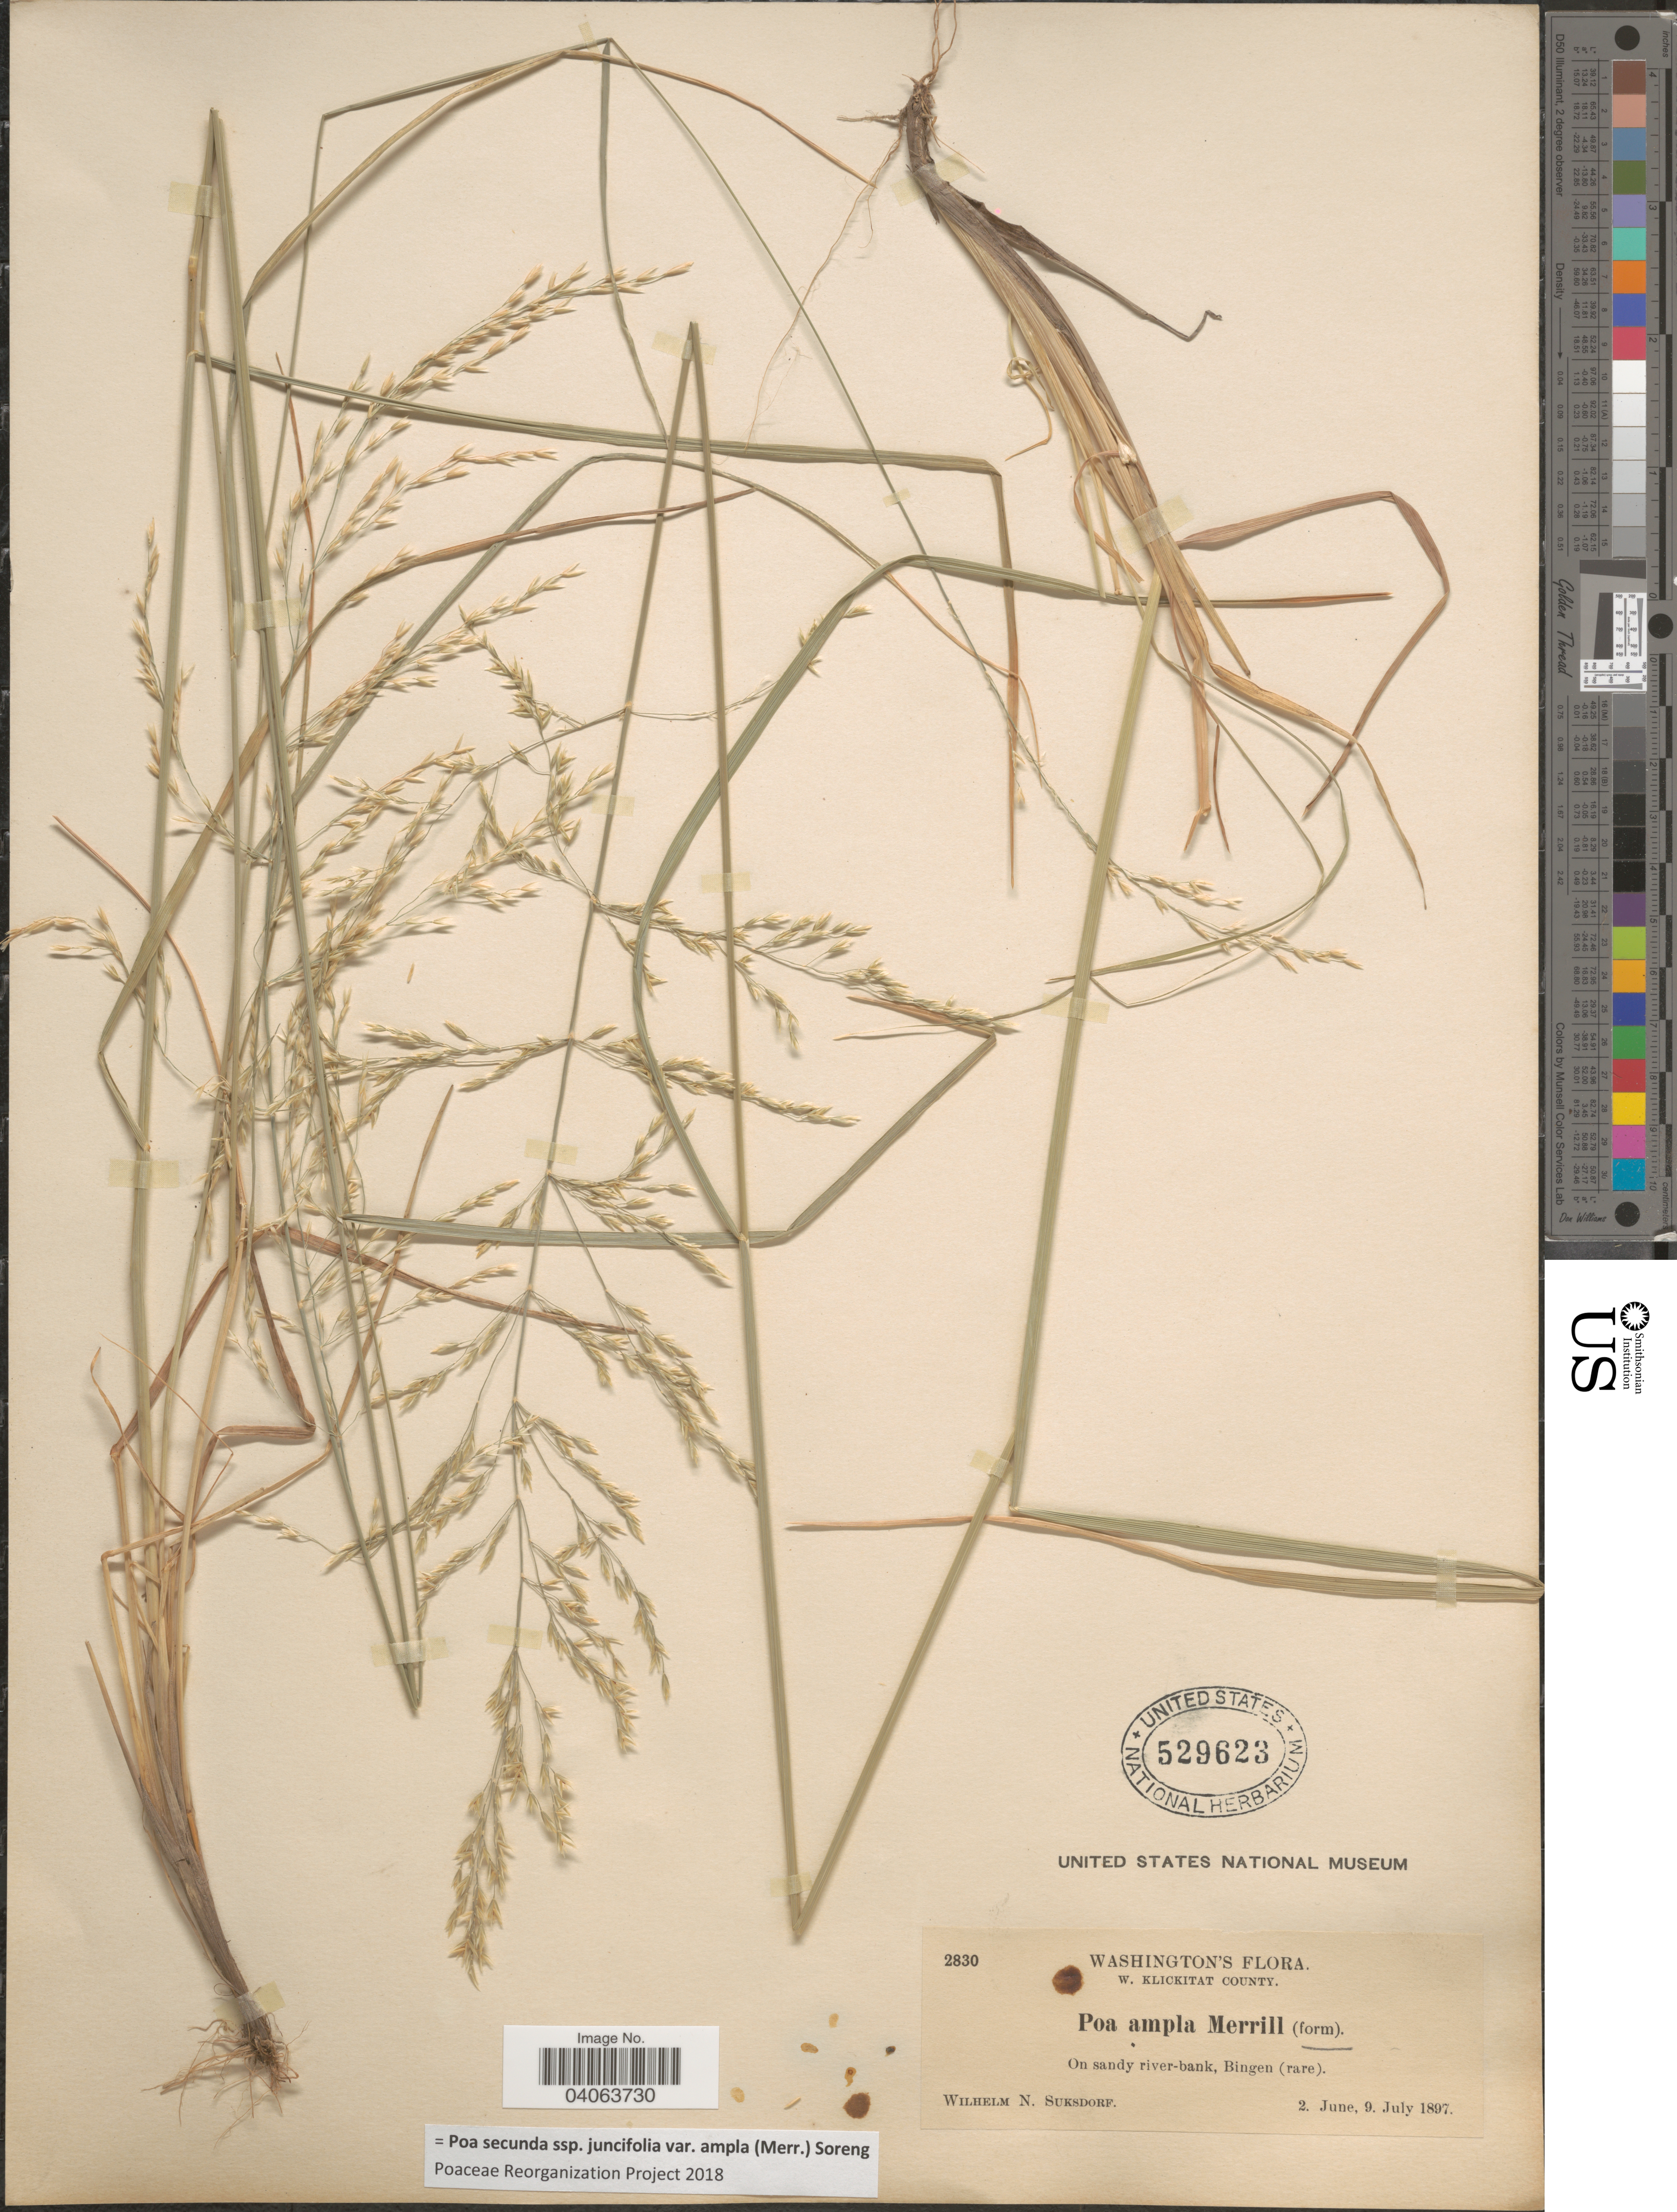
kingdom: Plantae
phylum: Tracheophyta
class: Liliopsida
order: Poales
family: Poaceae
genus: Poa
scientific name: Poa secunda subsp. juncifolia var. ampla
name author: (Merr.) Soreng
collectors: W. N. Suksdorf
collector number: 2830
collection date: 1897-06-02/1897-07-09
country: United States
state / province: Washington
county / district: Klickitat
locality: W. Klickitat County. On sandy river-bank, Bingen.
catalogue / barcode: US 529623